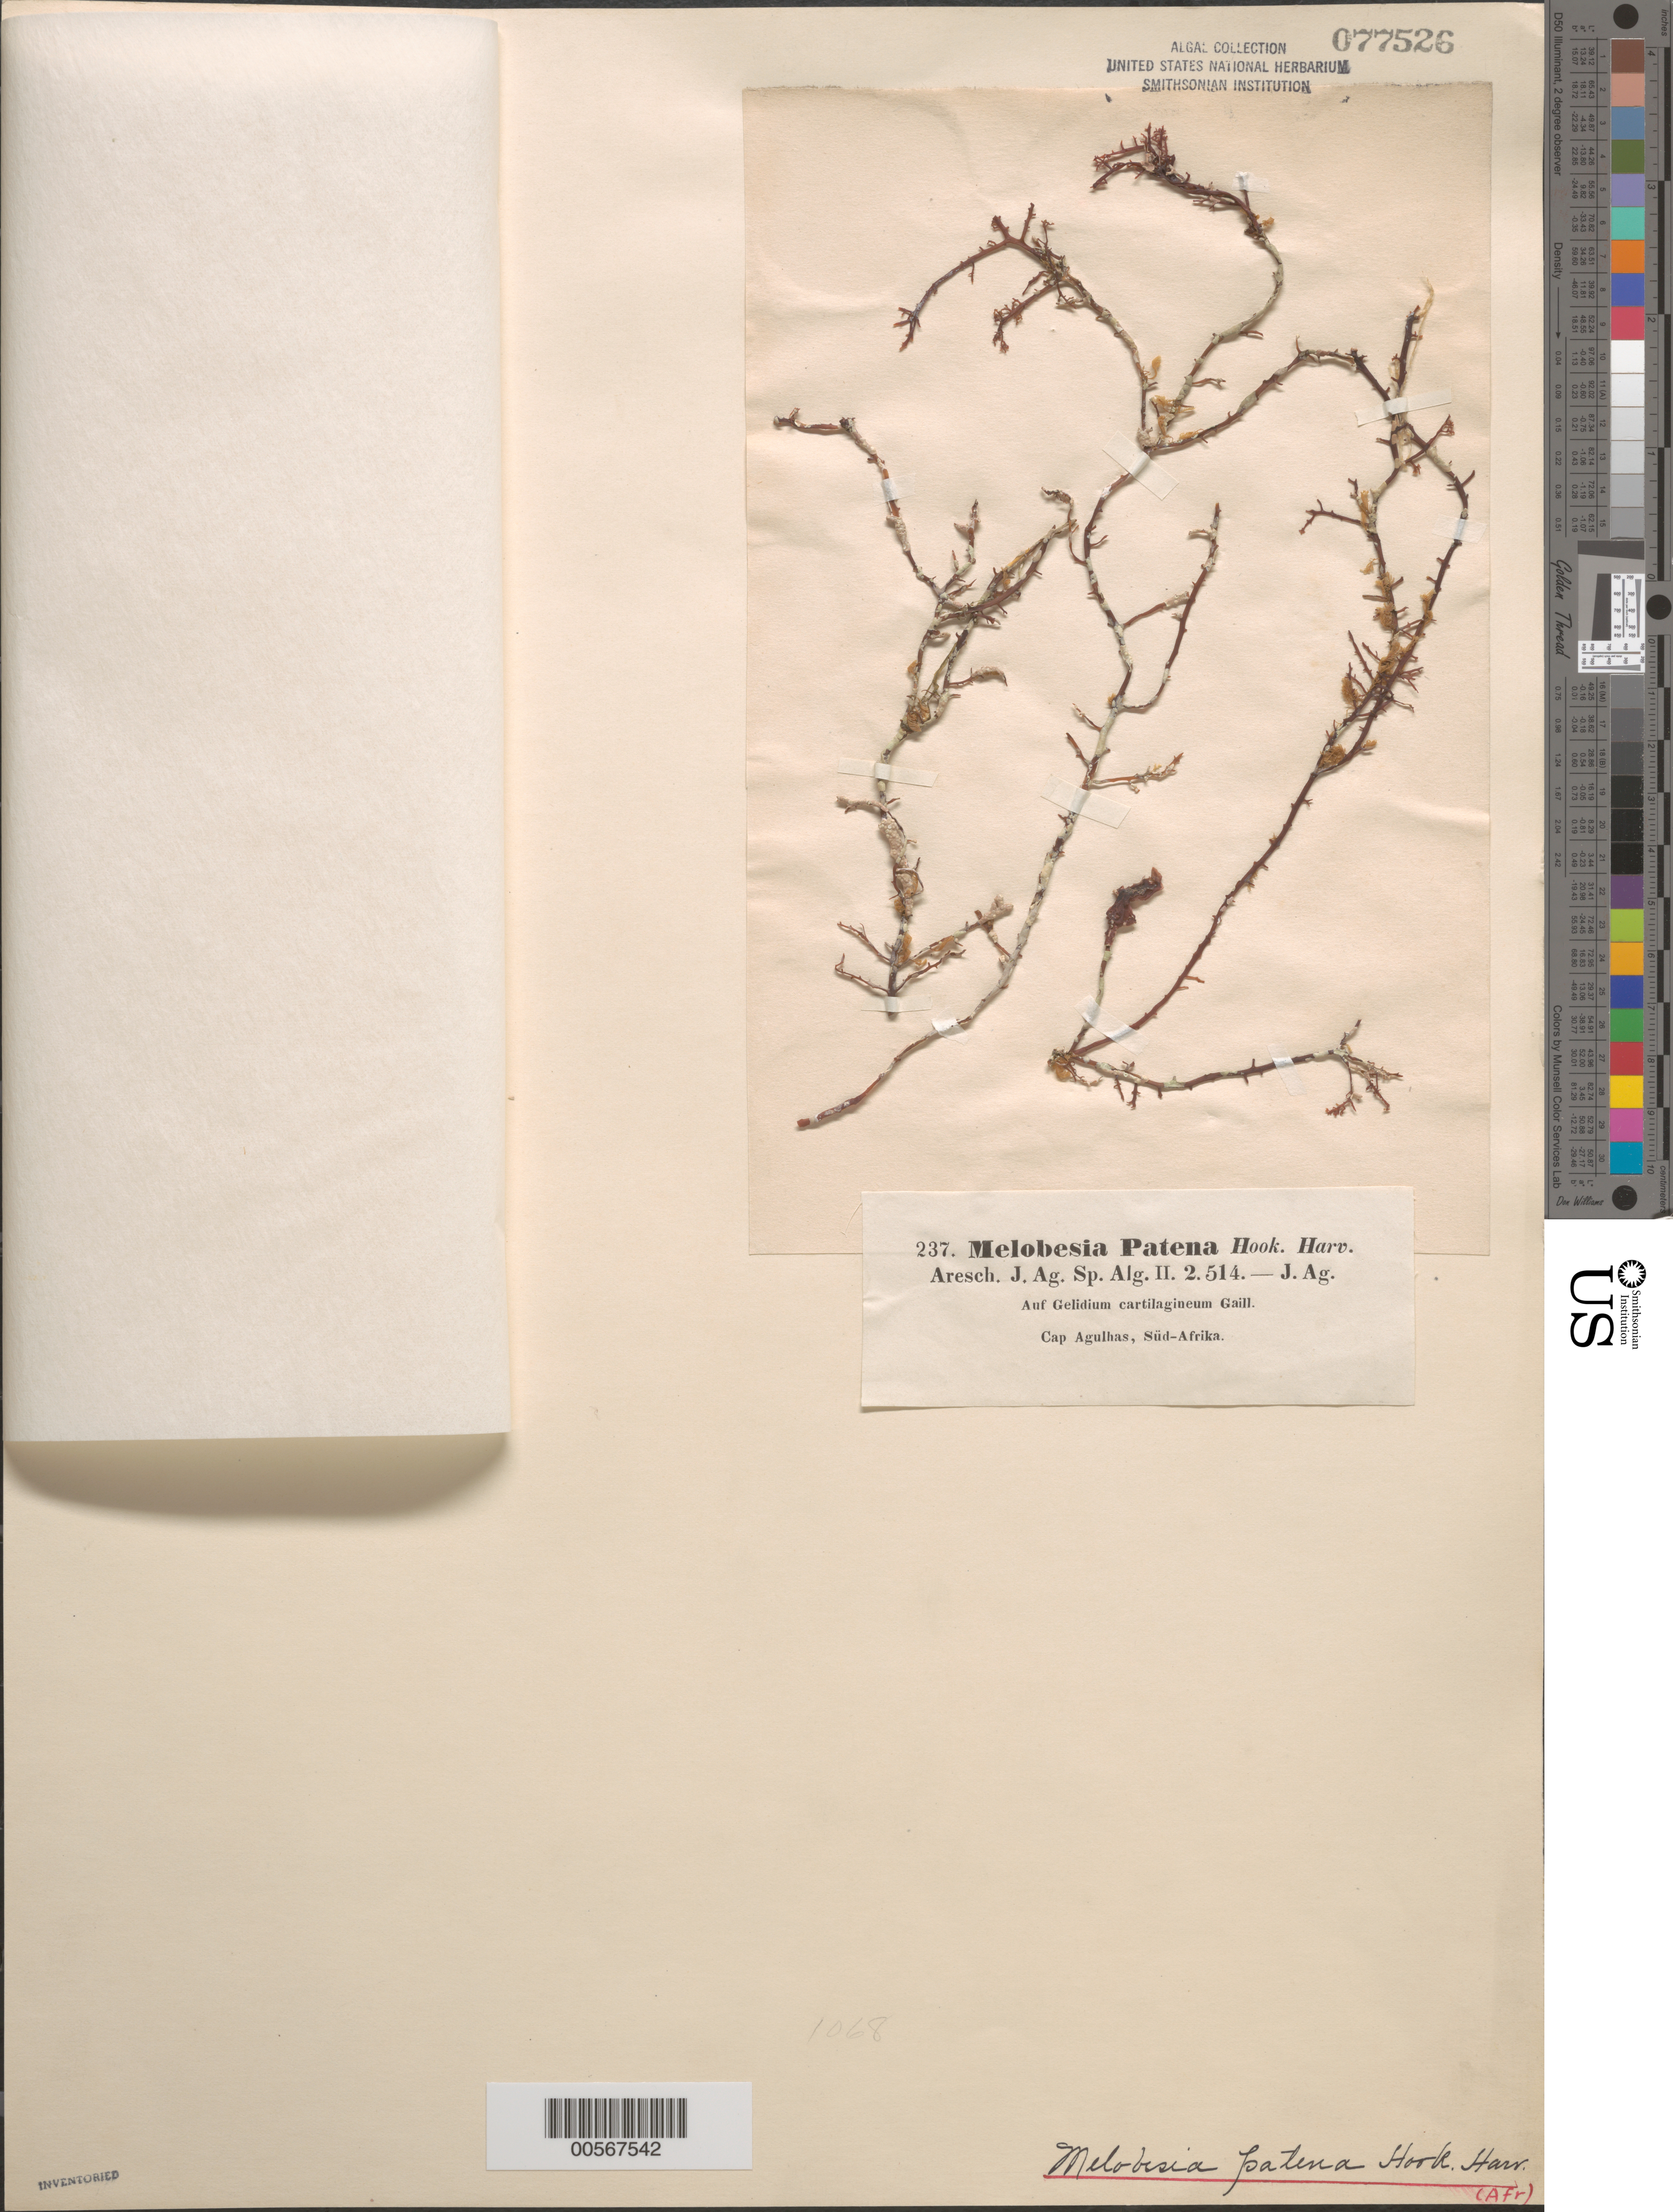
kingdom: Plantae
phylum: Rhodophyta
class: Florideophyceae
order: Corallinales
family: Hapalidiaceae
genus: Synarthrophyton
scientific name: Synarthrophyton patena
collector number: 237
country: South Africa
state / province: Western Cape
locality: Cape Agulhas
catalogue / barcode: US 77526